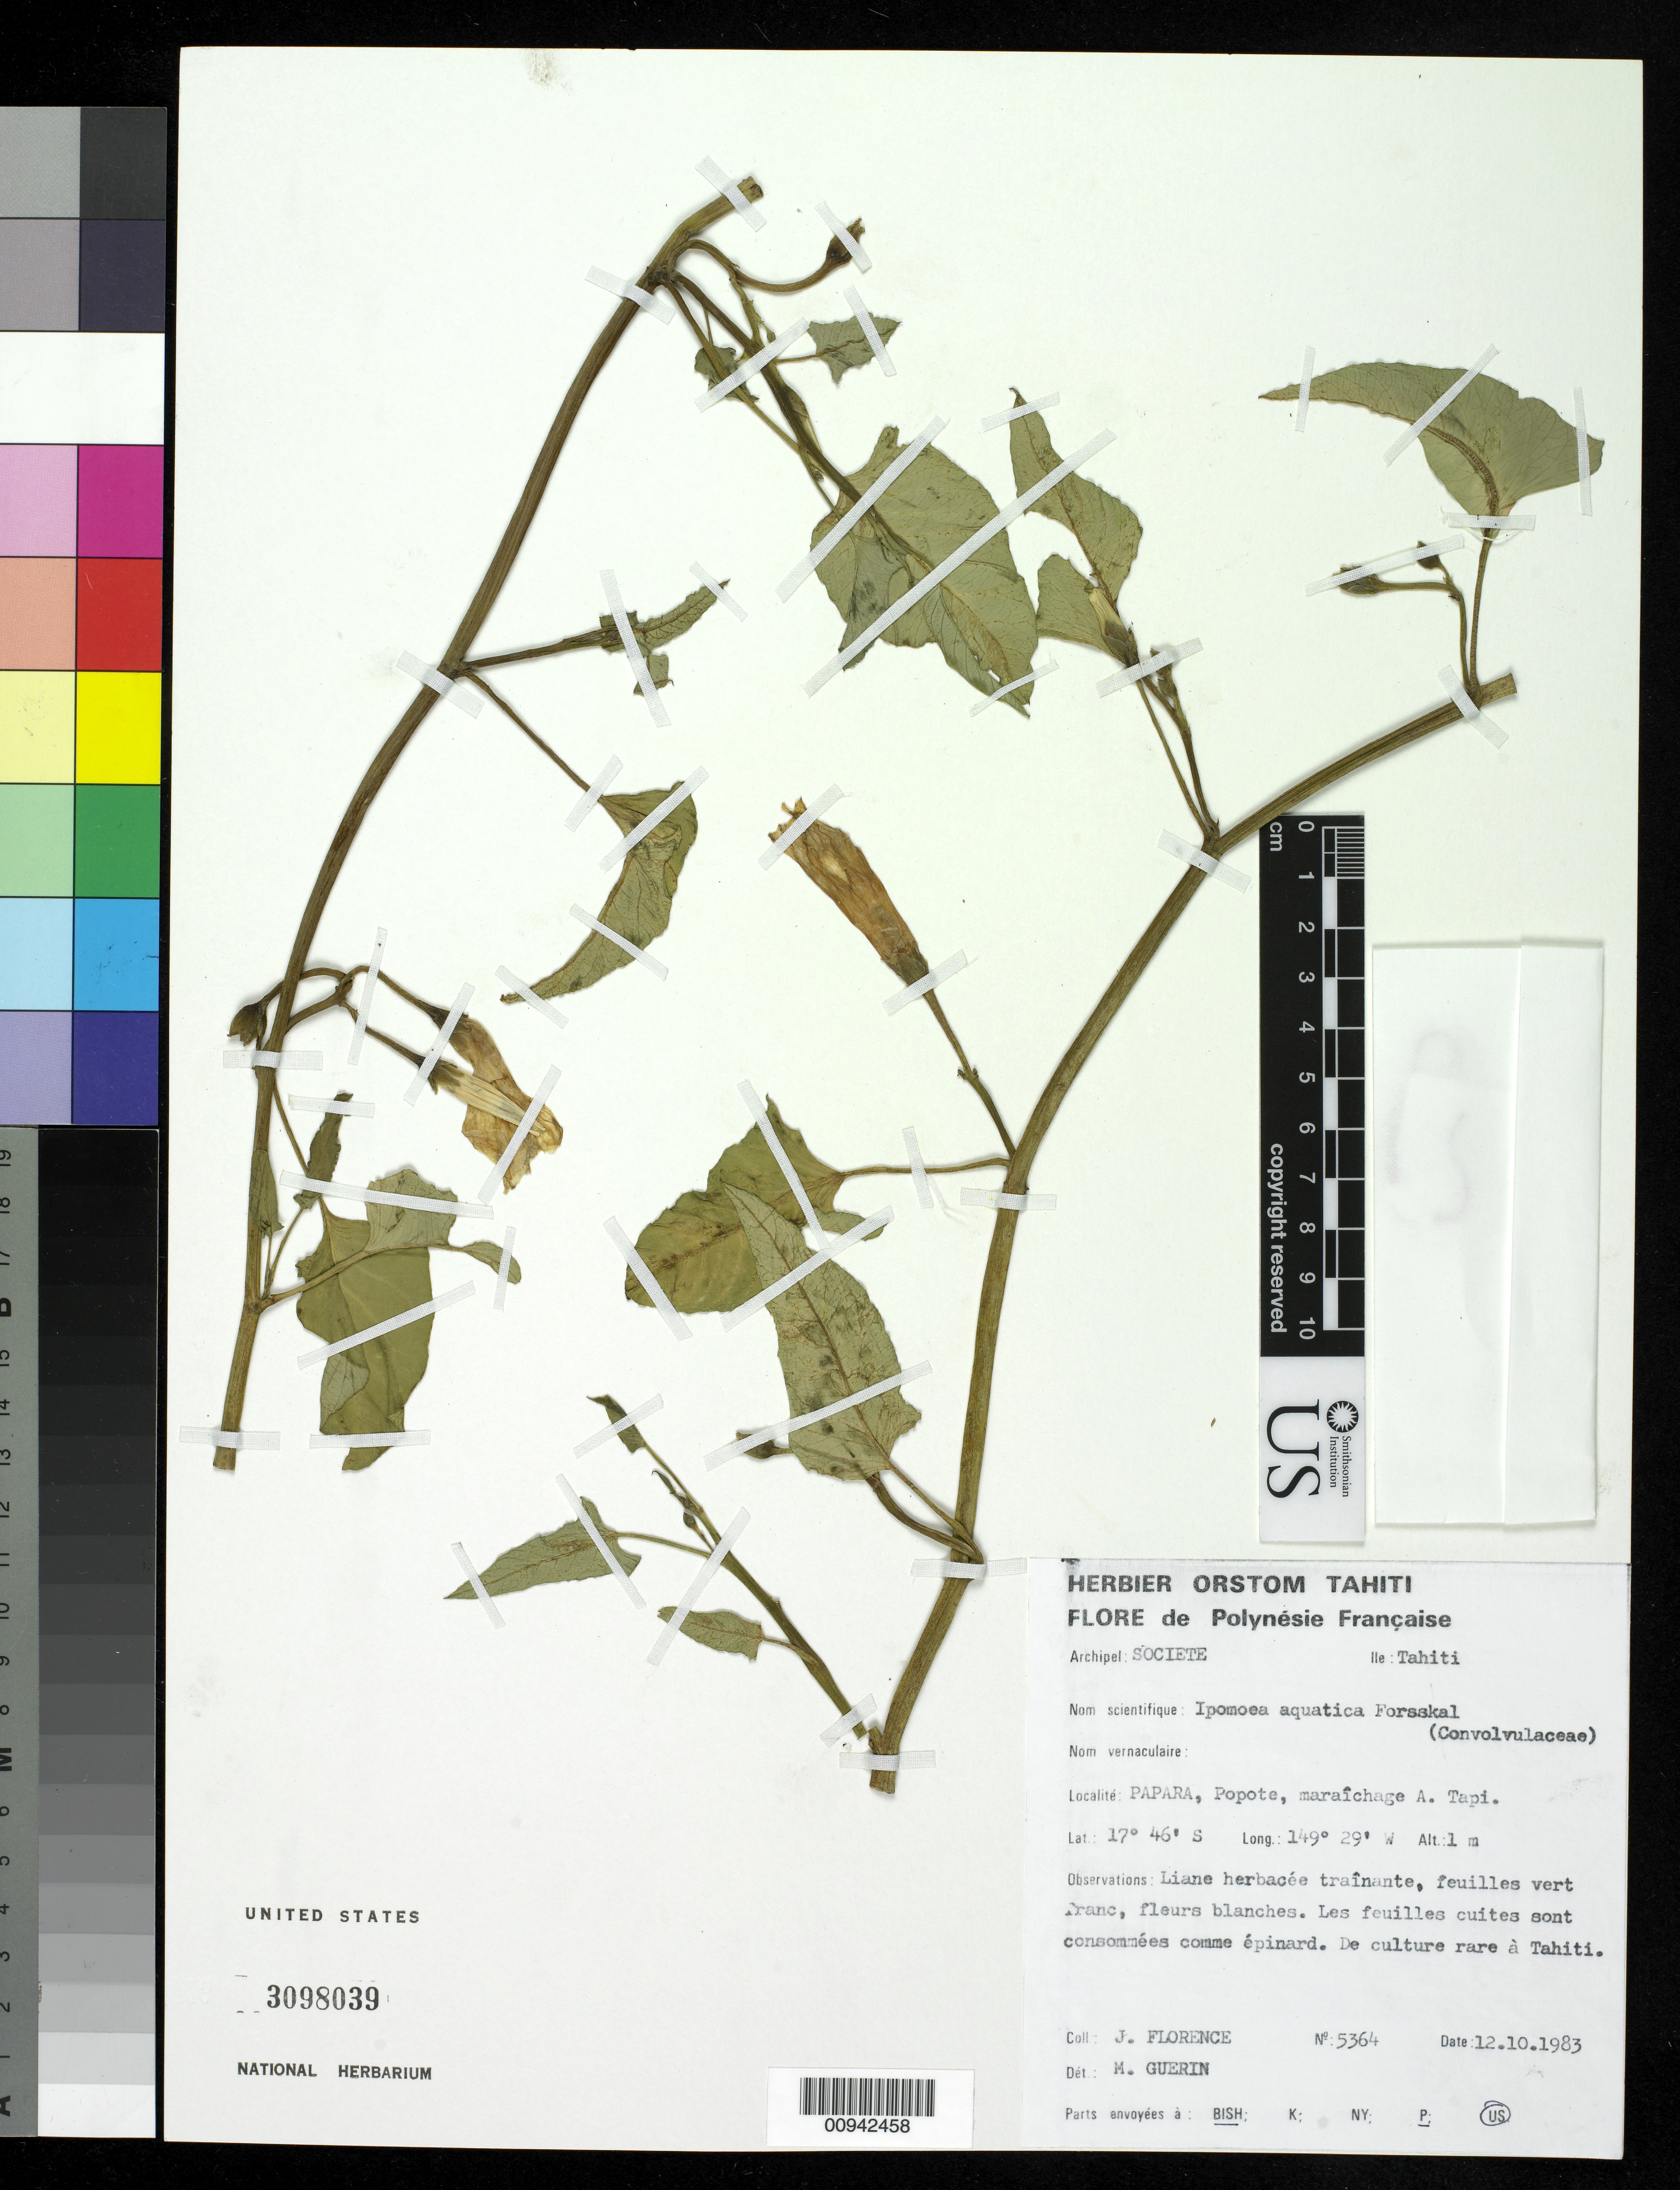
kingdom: Plantae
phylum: Tracheophyta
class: Magnoliopsida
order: Solanales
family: Convolvulaceae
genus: Ipomoea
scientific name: Ipomoea aquatica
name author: Forssk.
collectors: J. Florence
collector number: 5364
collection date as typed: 12 Oct 1983 or 10 Dec 1983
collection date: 1983-12-10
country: French Polynesia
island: Tahiti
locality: Papara, Popote, maraichage A. Tapi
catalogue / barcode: US 3098039